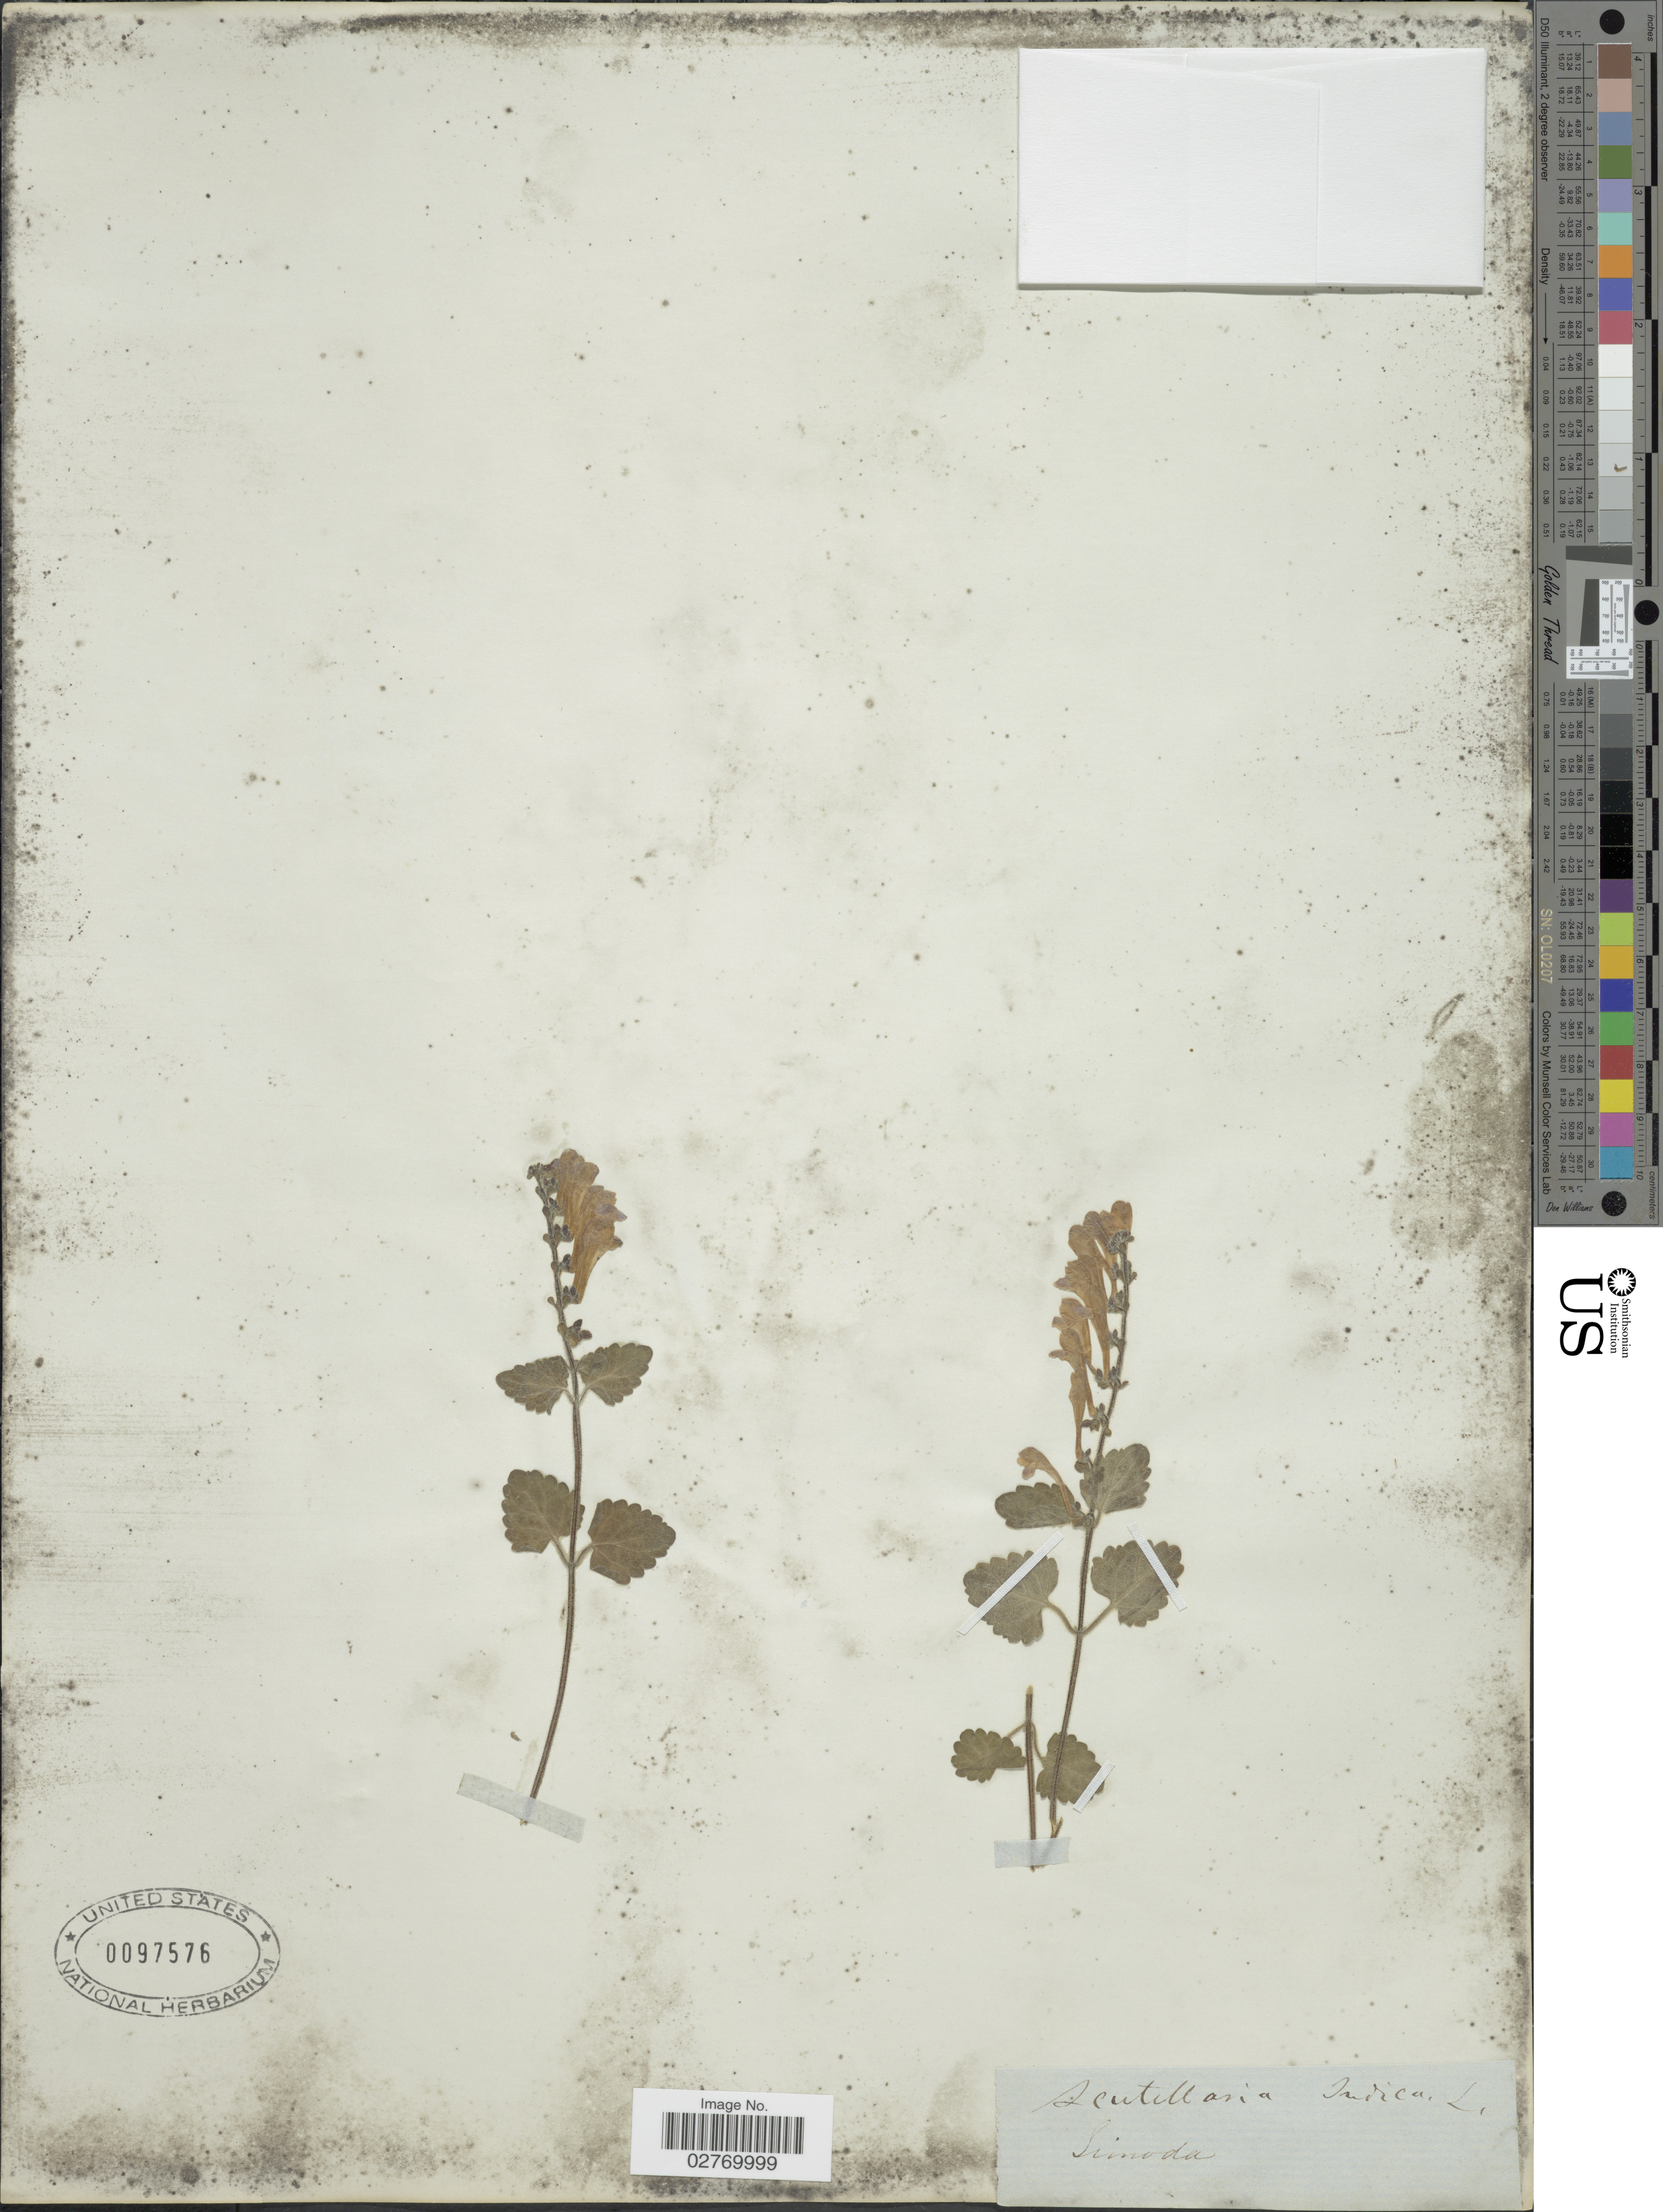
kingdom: Plantae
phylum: Tracheophyta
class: Magnoliopsida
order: Lamiales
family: Lamiaceae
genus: Scutellaria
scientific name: Scutellaria indica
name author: L.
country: Japan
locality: Simoda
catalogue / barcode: US 97576